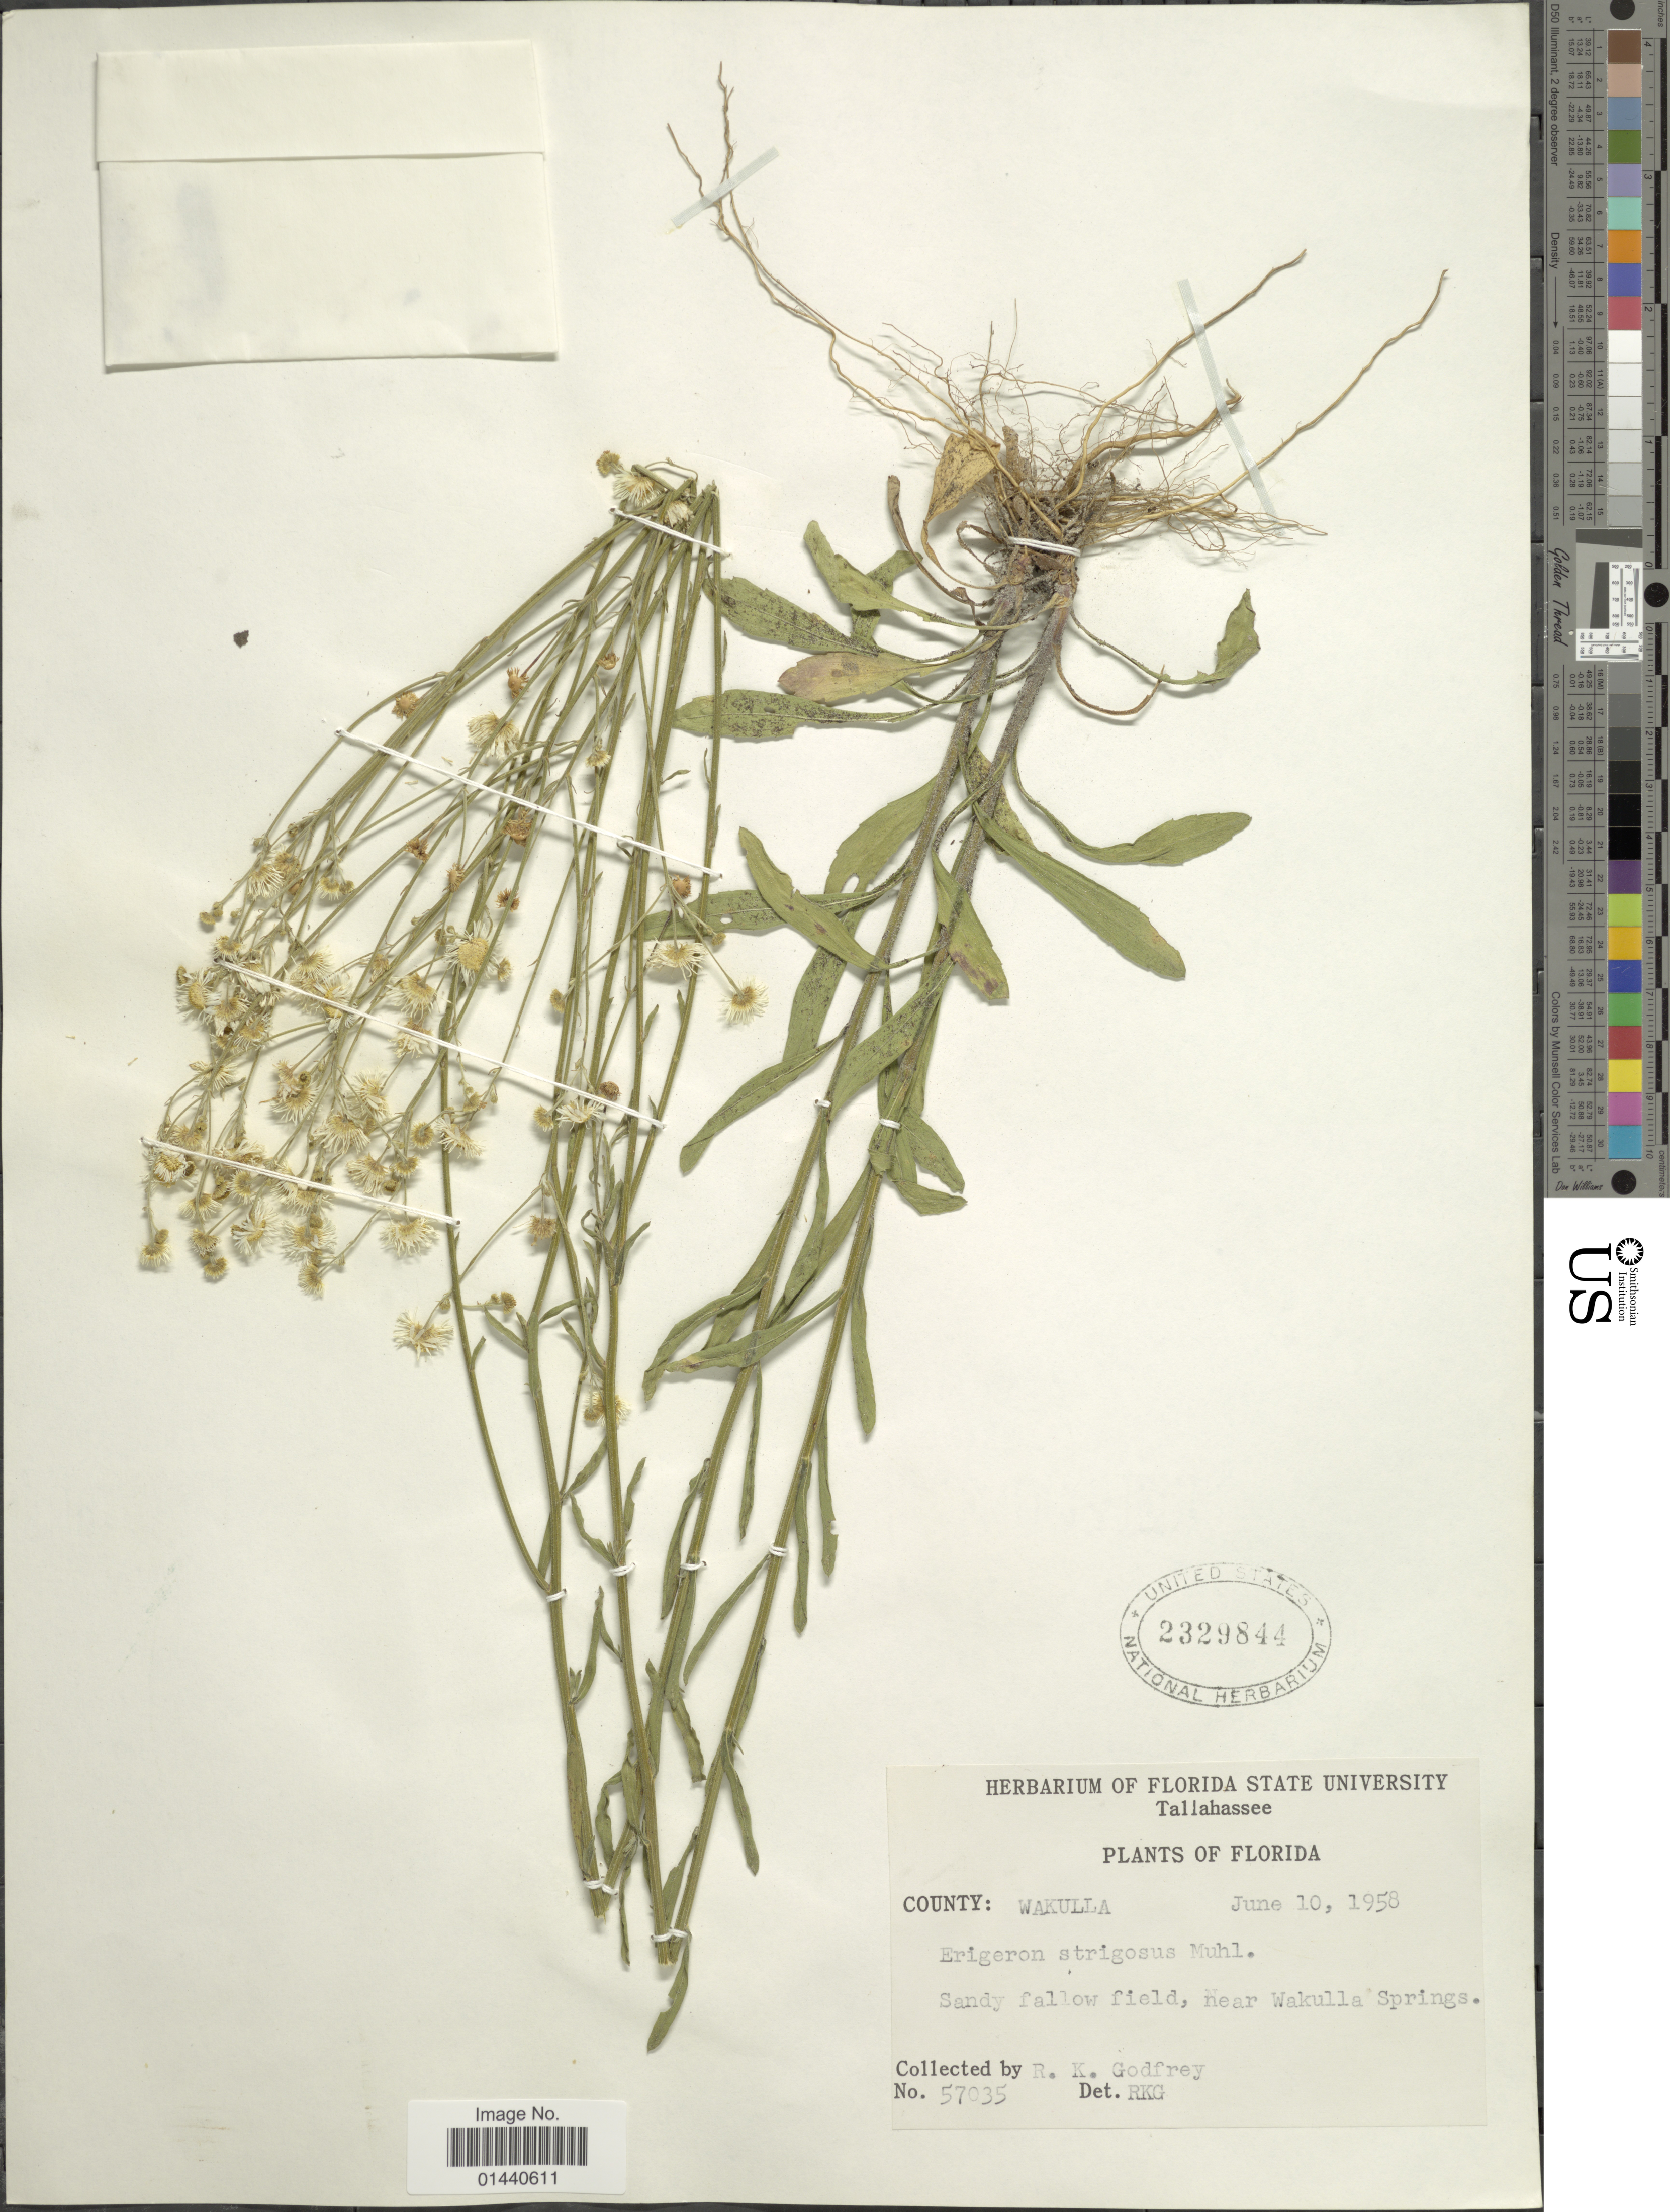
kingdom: Plantae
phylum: Tracheophyta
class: Magnoliopsida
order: Asterales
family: Asteraceae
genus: Erigeron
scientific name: Erigeron strigosus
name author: Muhl. ex Willd.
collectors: R. K. Godfrey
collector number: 57035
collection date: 1958-06-10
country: United States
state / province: Florida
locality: County: Wakulla. Near Wakulla Springs.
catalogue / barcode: US 2329844